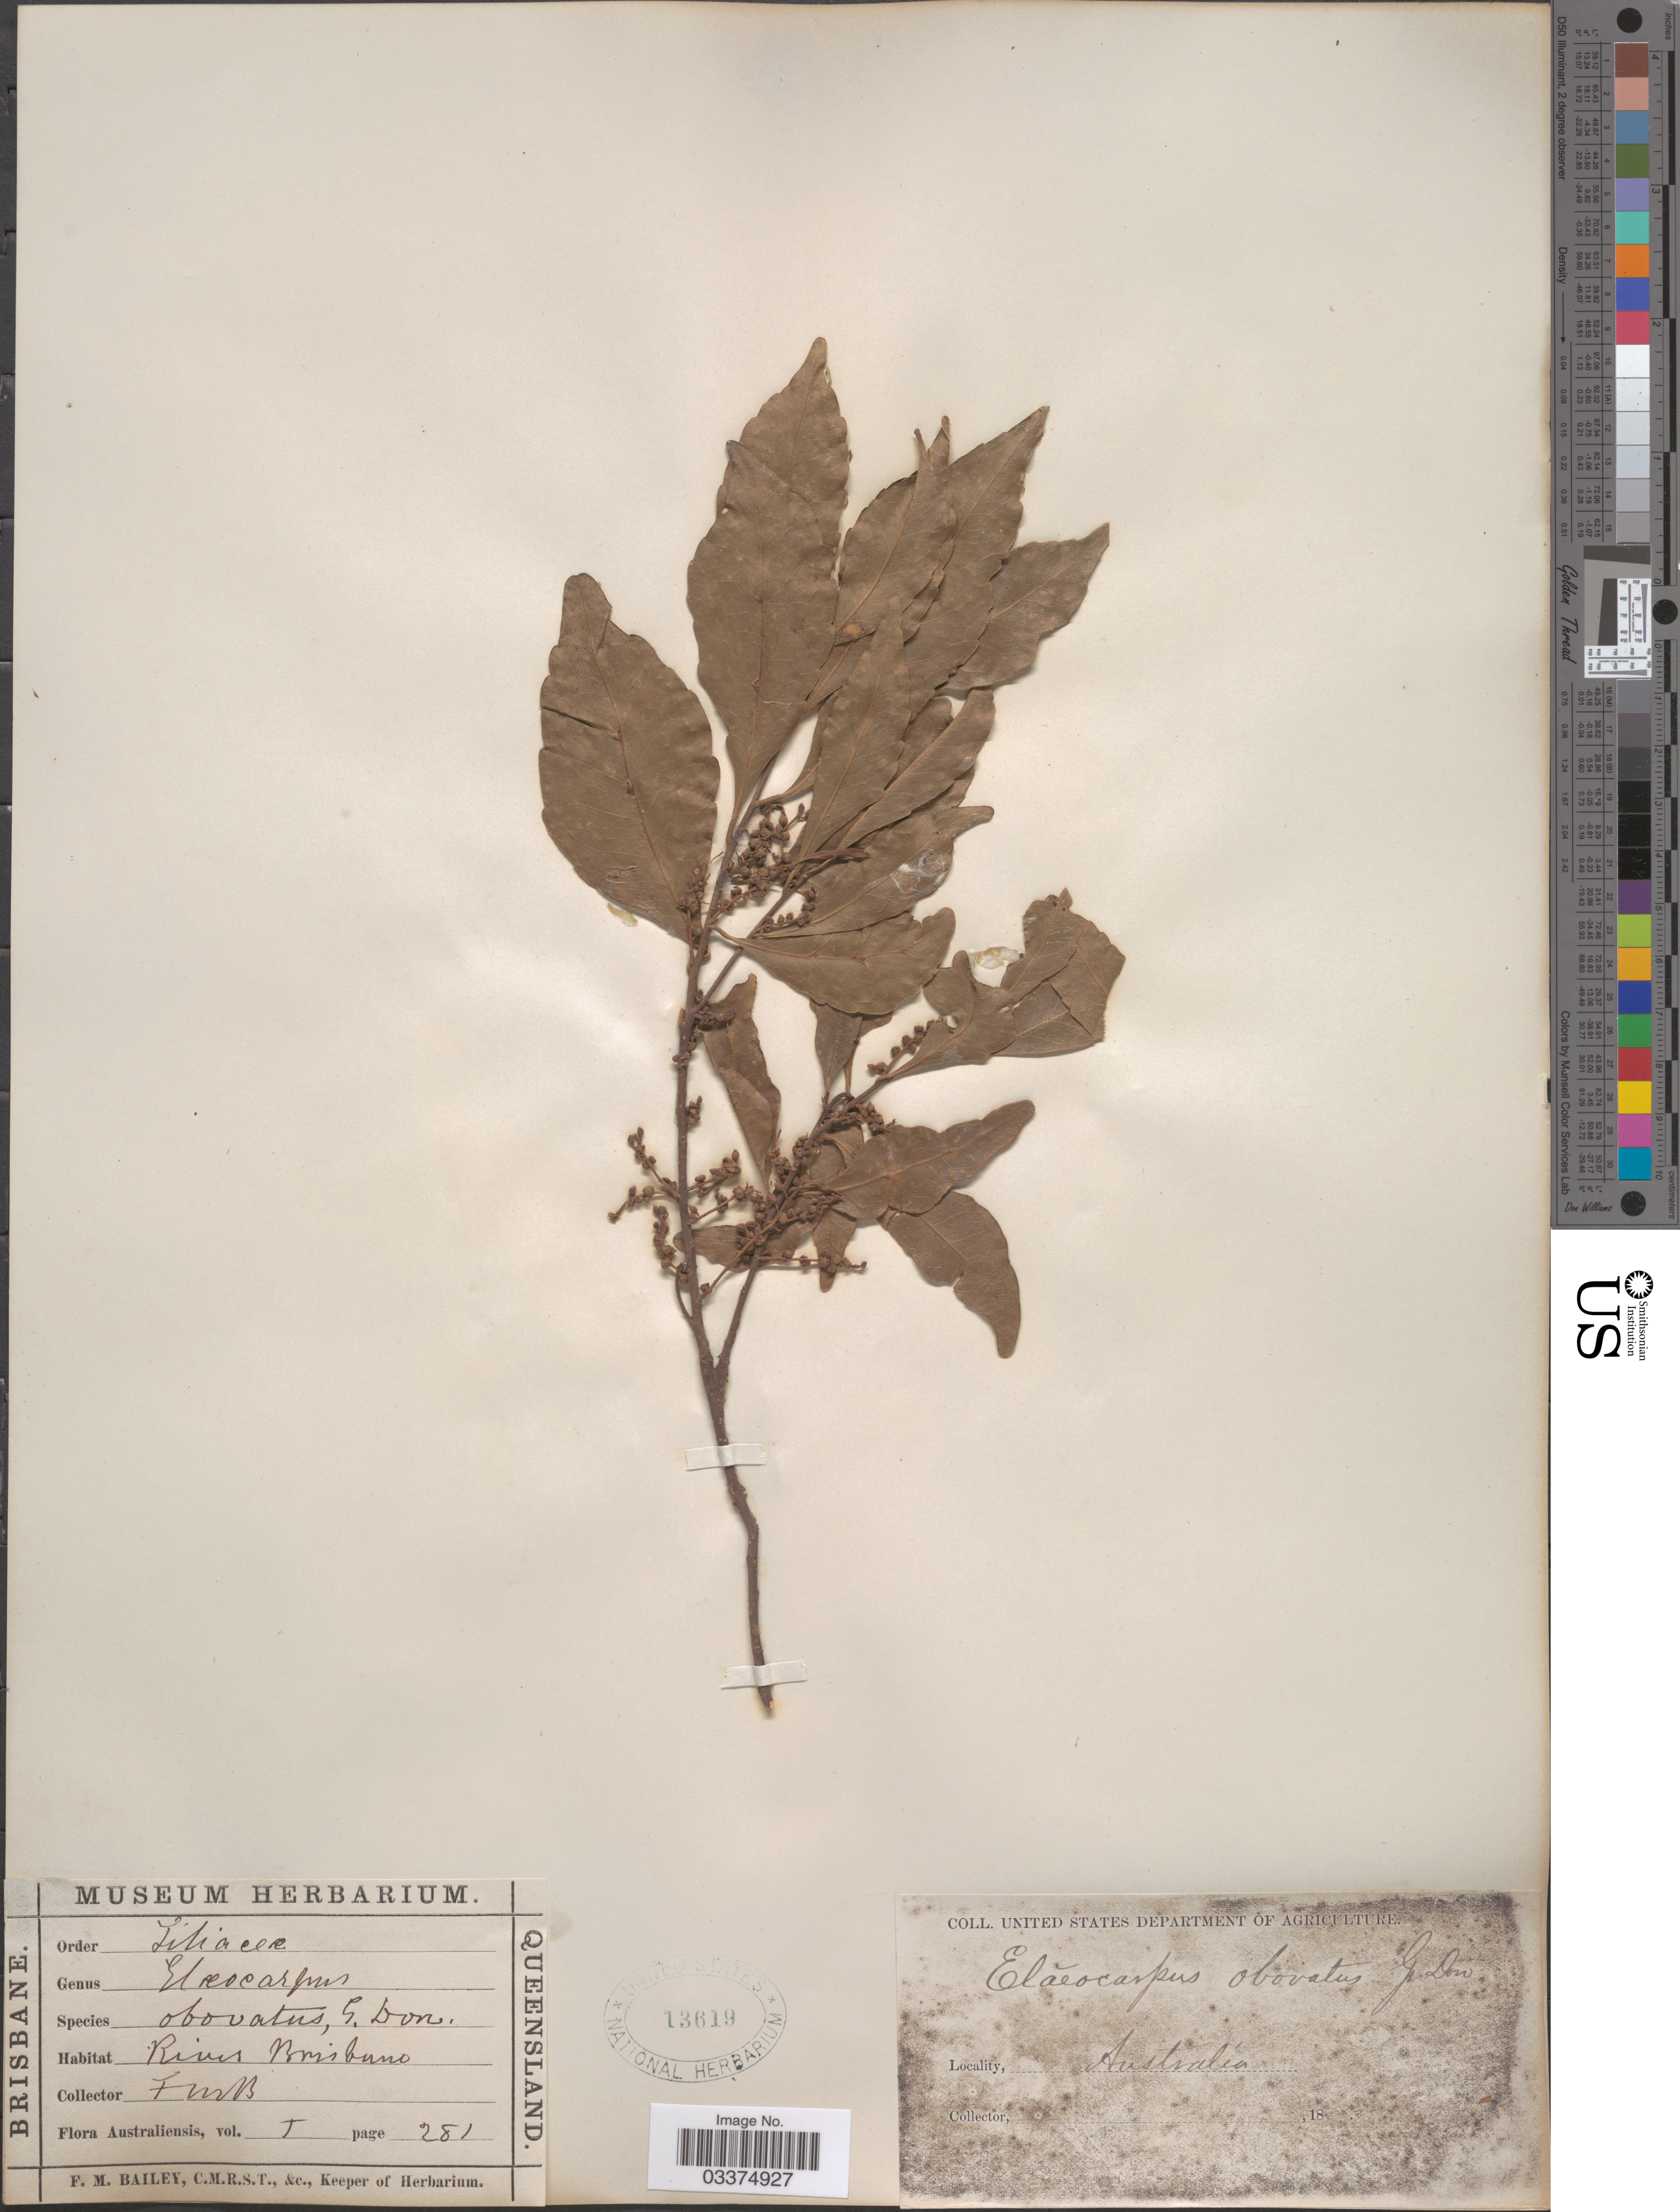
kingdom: Plantae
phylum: Tracheophyta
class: Magnoliopsida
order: Oxalidales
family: Elaeocarpaceae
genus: Elaeocarpus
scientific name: Elaeocarpus obovatus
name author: G. Don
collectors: F. M. Bailey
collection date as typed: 18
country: Australia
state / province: Queensland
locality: River Brisbane.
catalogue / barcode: US 13619